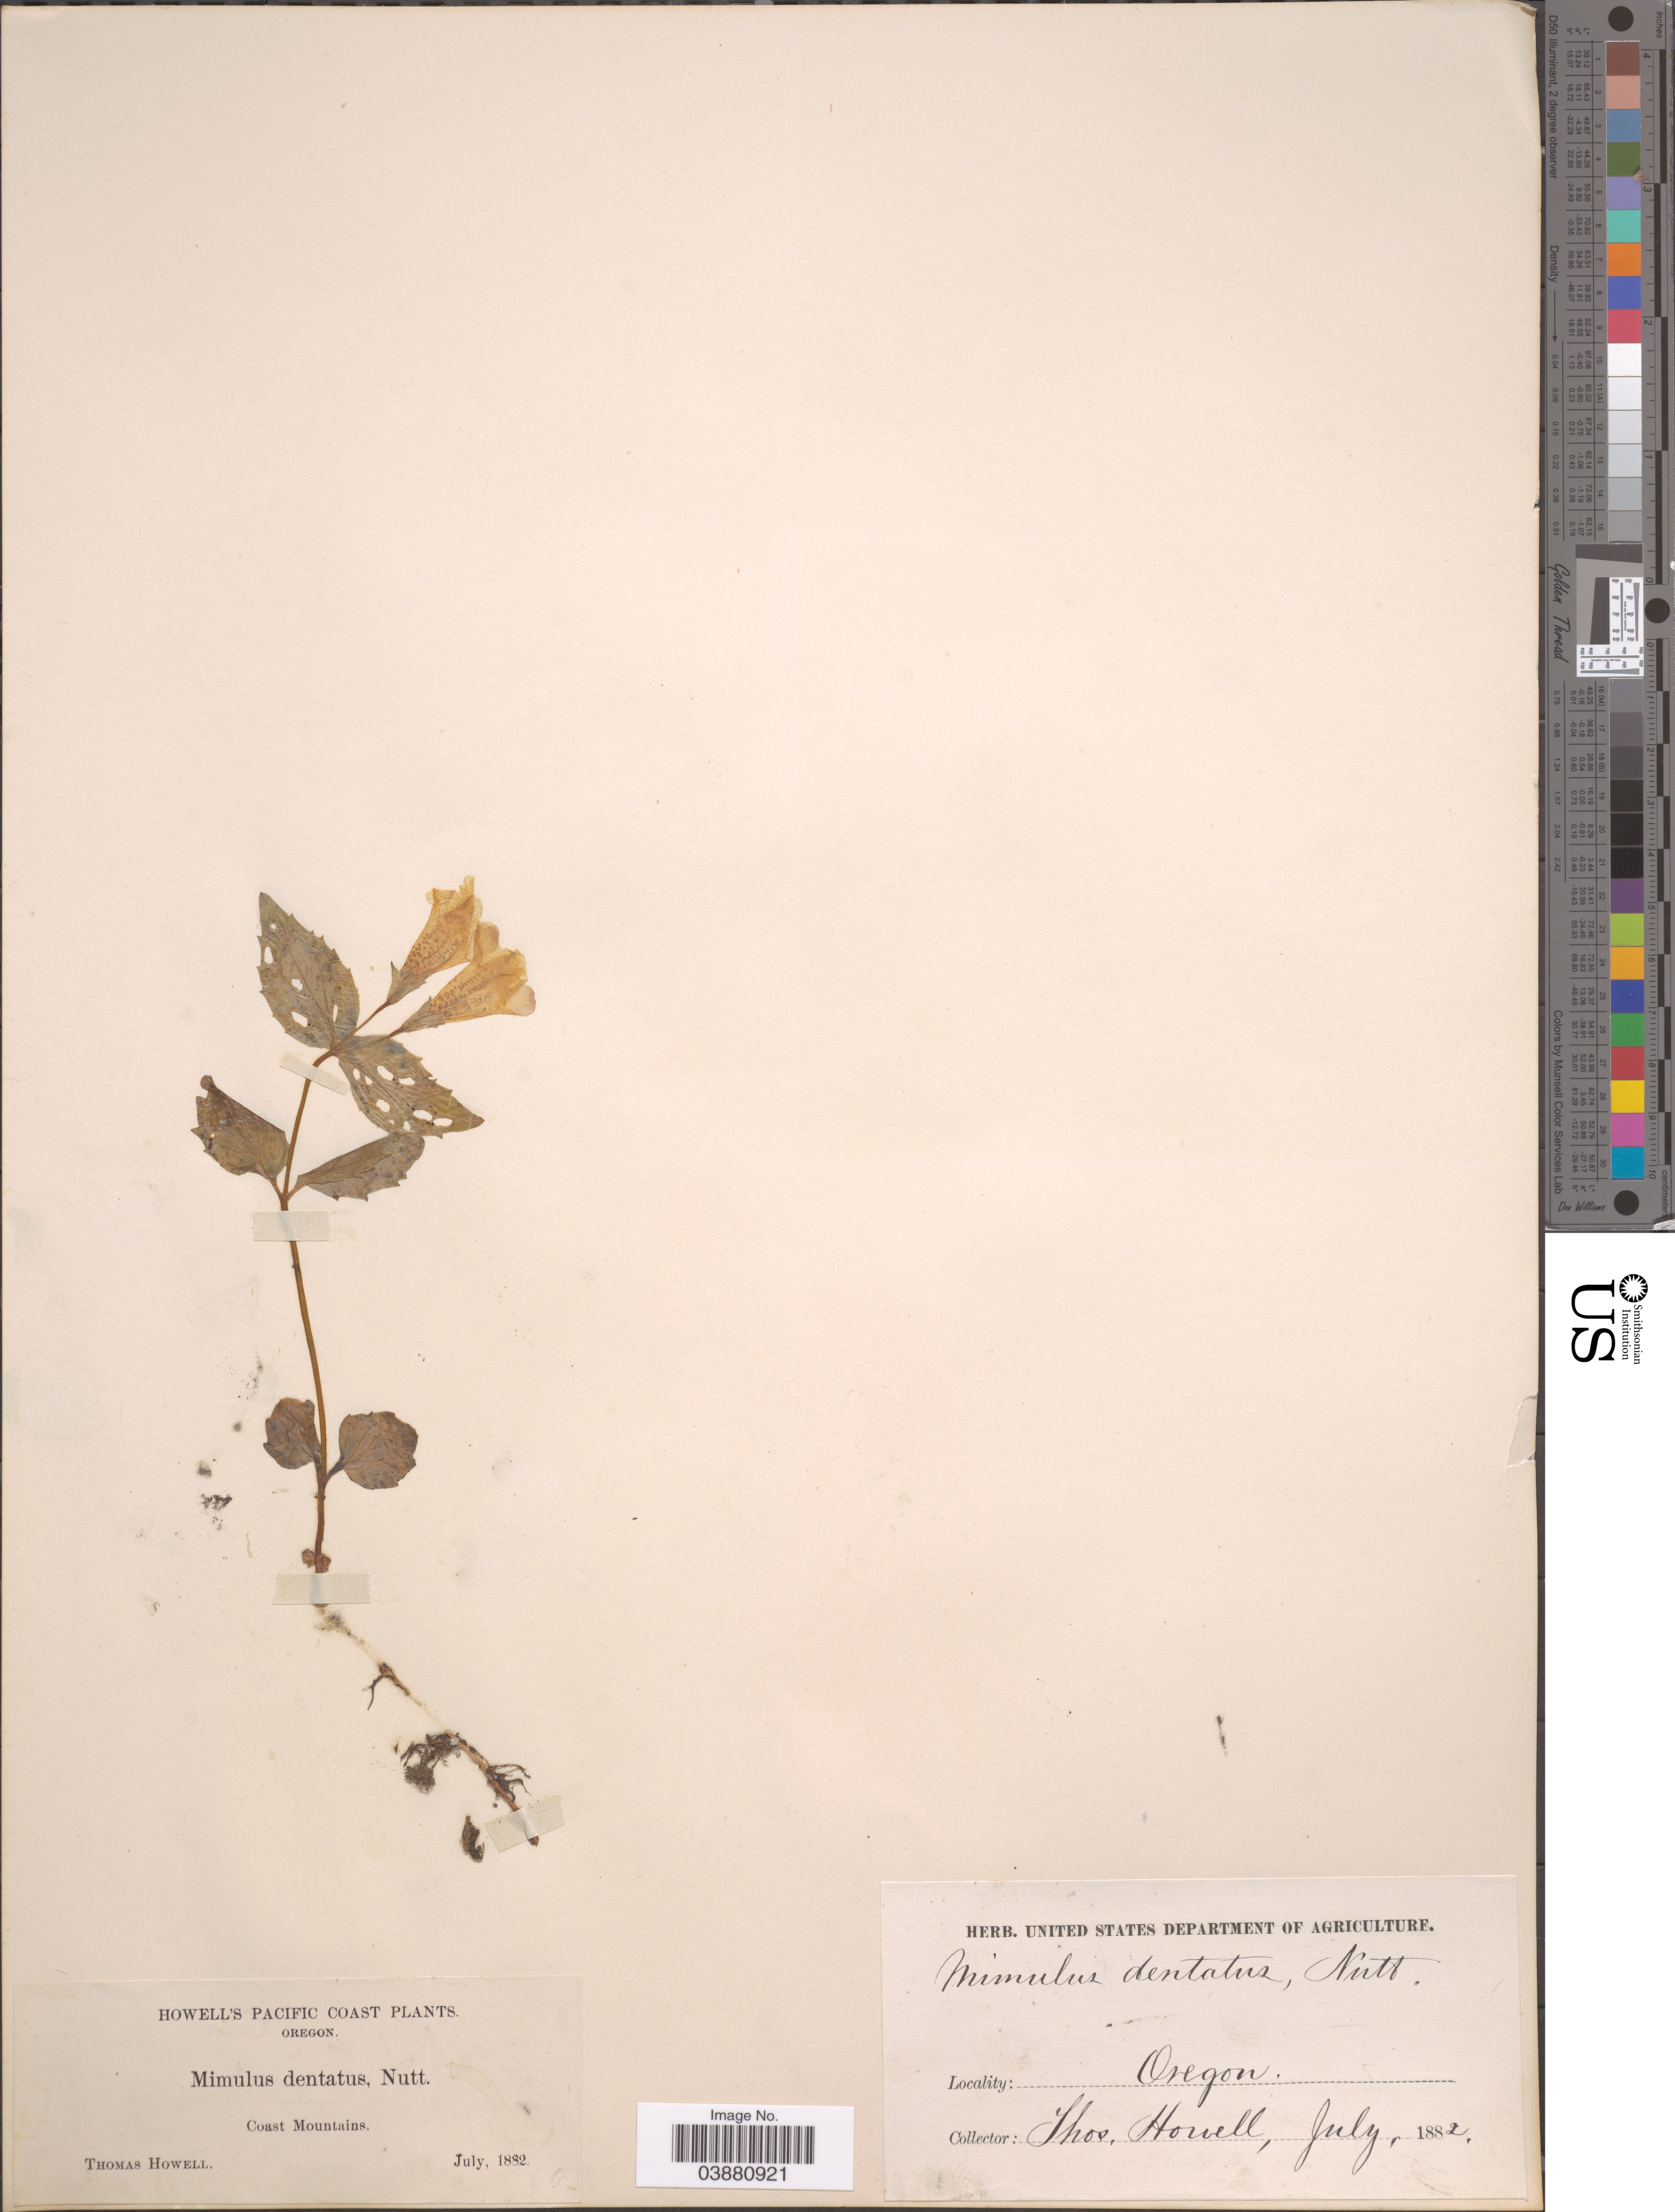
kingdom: Plantae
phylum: Tracheophyta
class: Magnoliopsida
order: Lamiales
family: Phrymaceae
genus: Mimulus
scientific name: Mimulus dentatus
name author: Nutt. ex Benth.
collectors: T. Howell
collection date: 1892-07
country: United States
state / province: Oregon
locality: Pacific Coast. Coast Mountains.